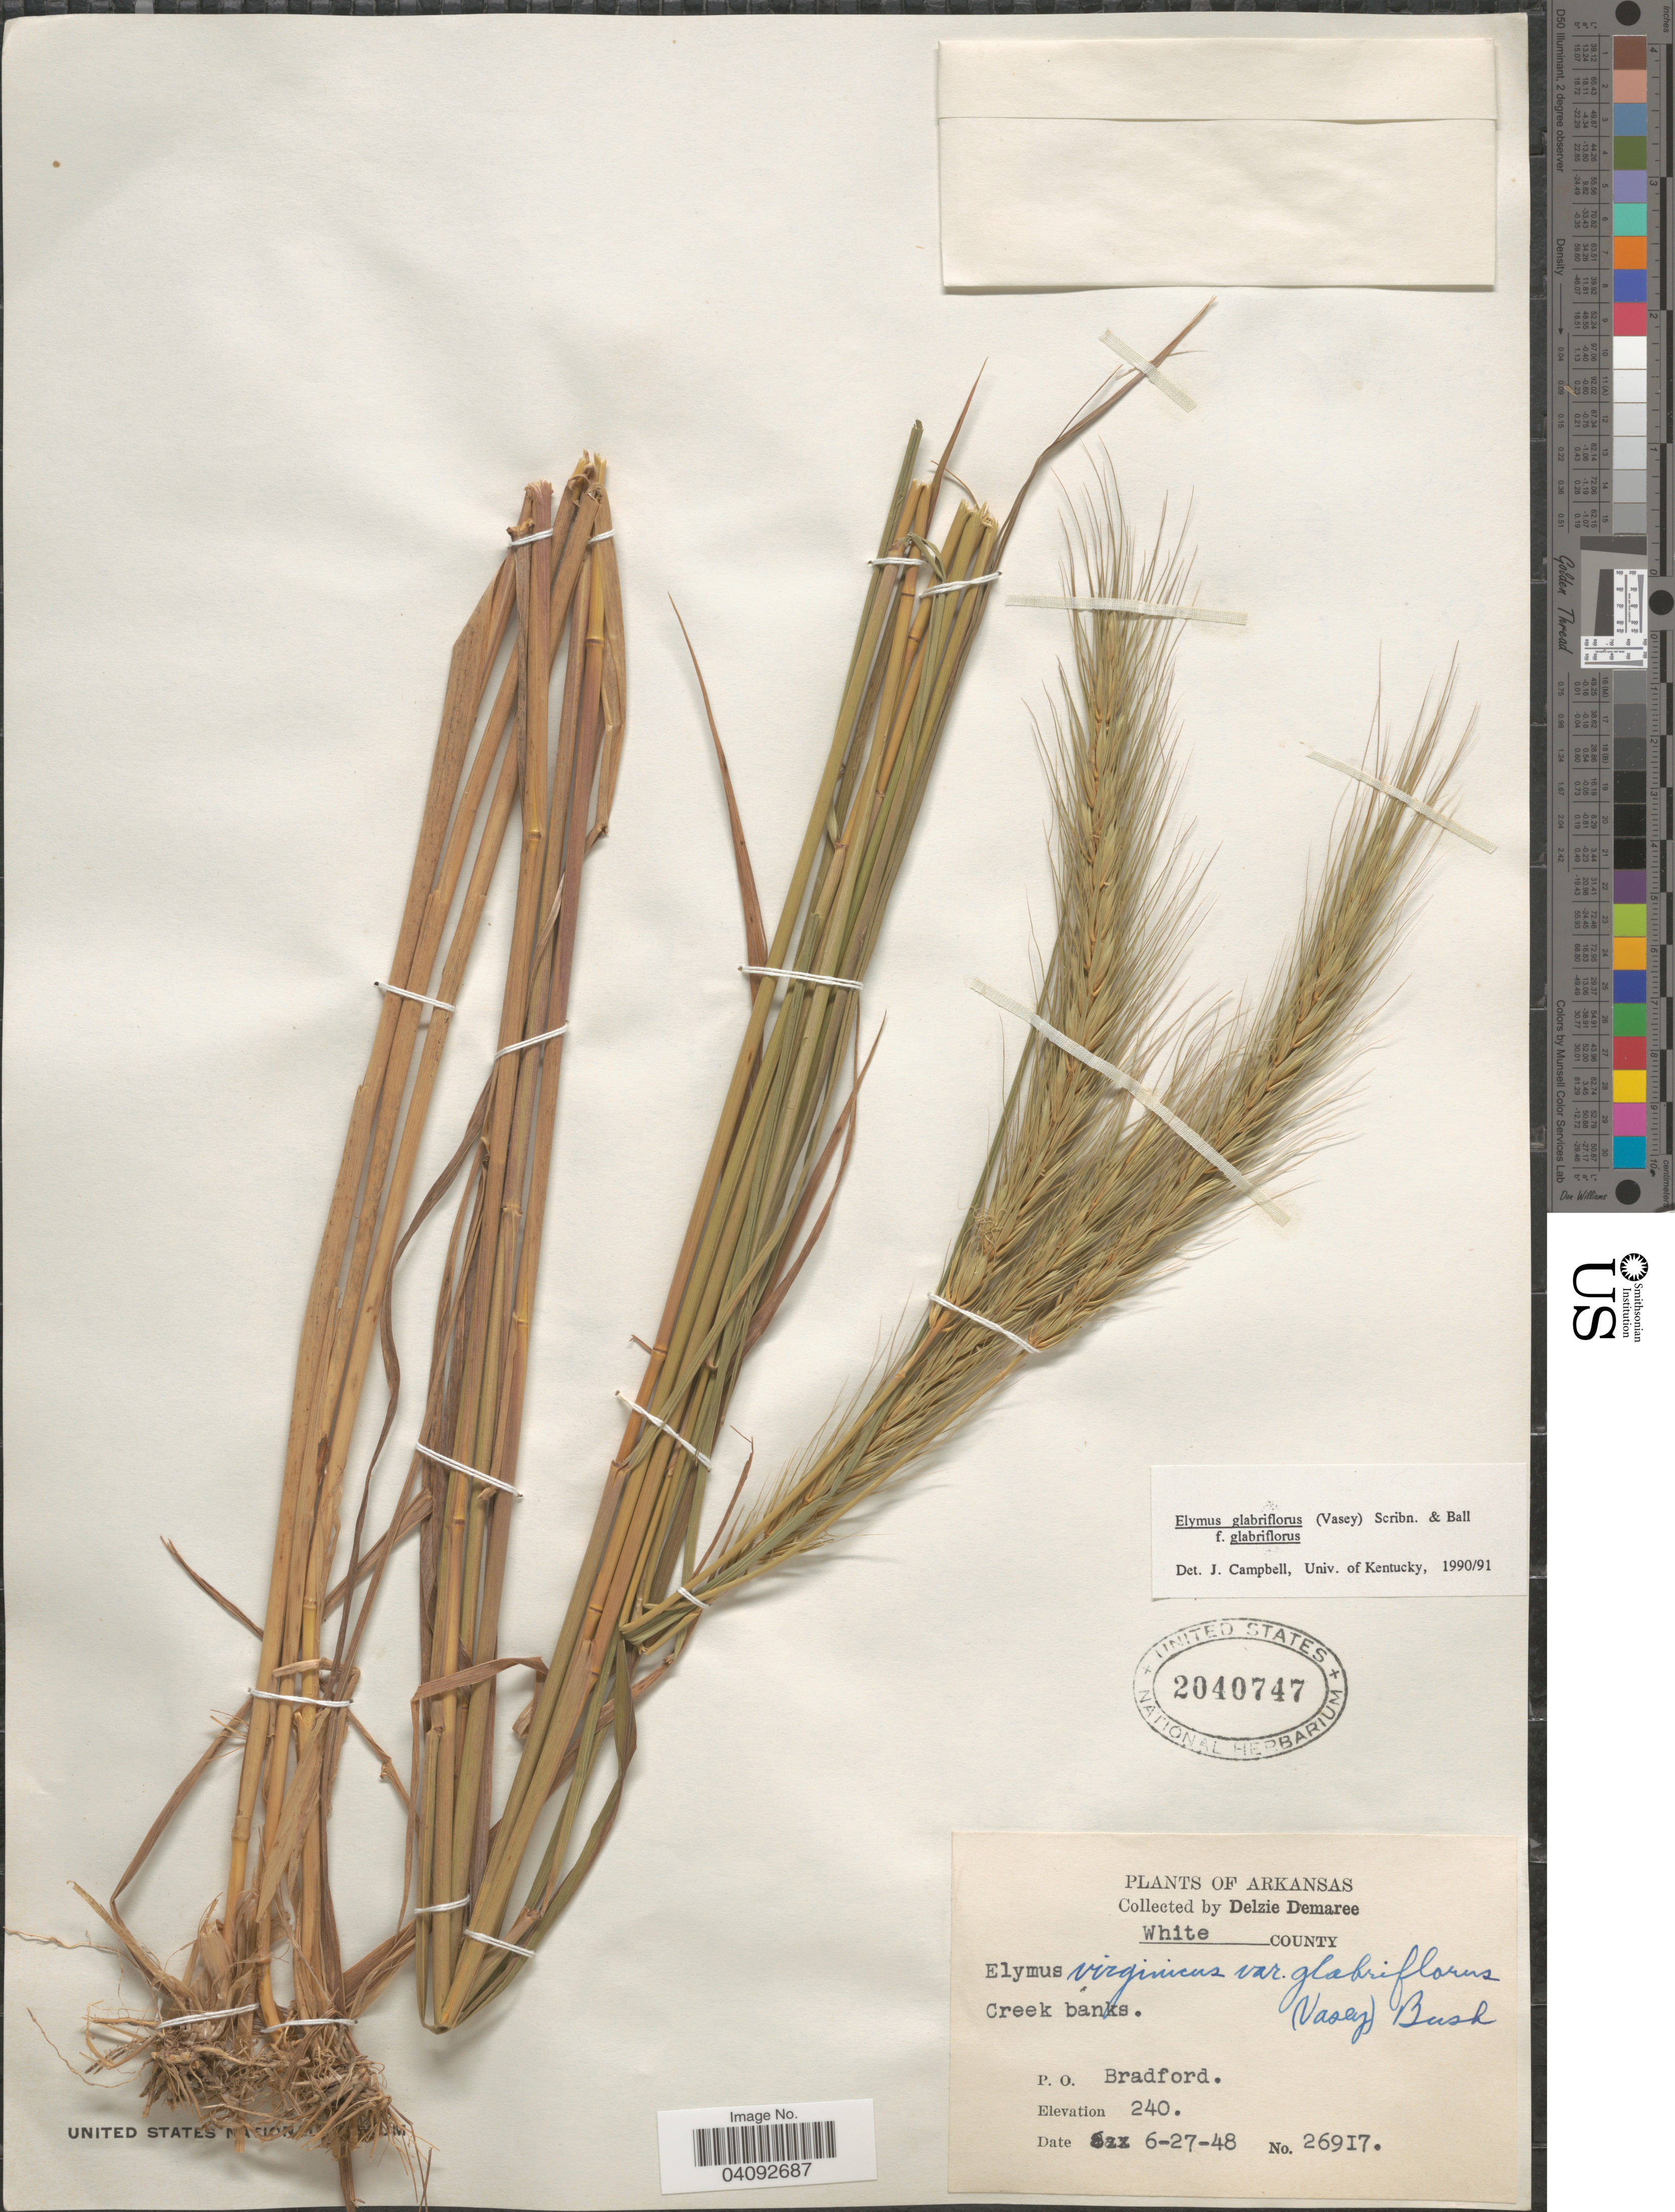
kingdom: Plantae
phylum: Tracheophyta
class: Liliopsida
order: Poales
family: Poaceae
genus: Elymus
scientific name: Elymus glabriflorus var. glabriflorus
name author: (Vasey ex L.H. Dewey) Scribn. & C.R. Ball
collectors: D. Demaree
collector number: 26917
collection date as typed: Transcribed d/m/y: 27/6/48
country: United States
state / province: Arkansas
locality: White County. Creek banks. P.O. Bradford.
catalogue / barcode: US 2040747